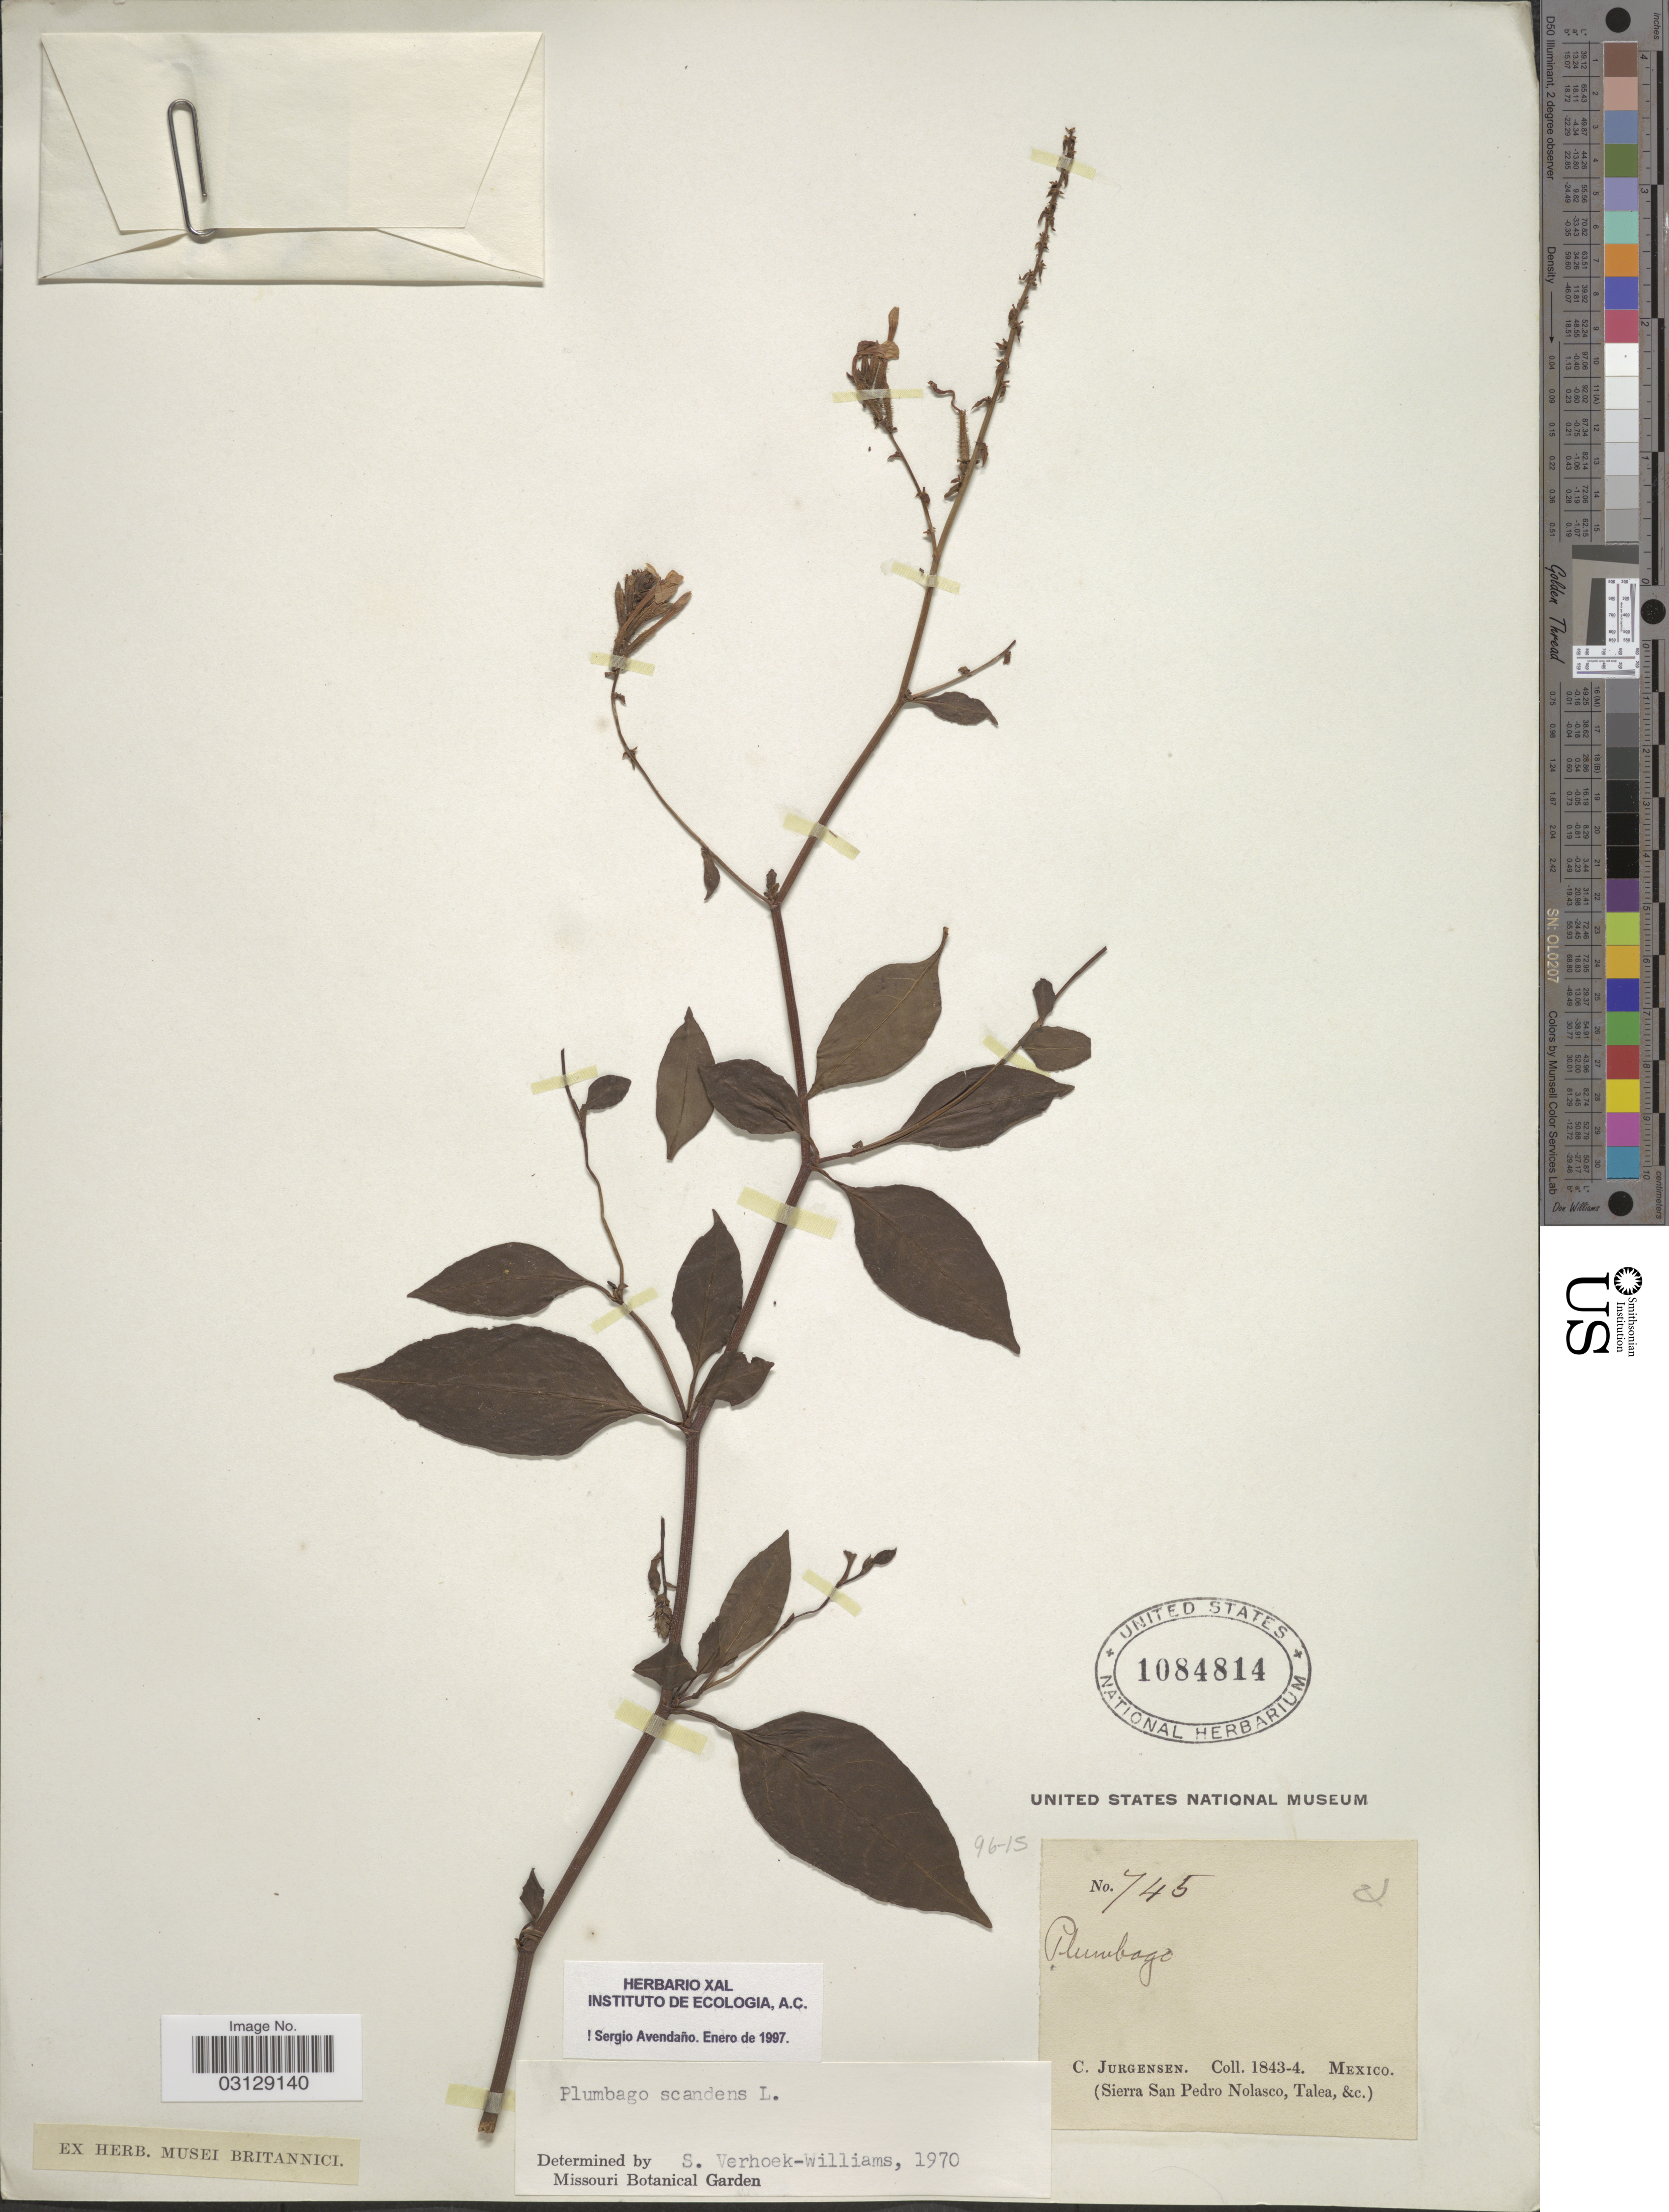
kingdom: Plantae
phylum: Tracheophyta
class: Magnoliopsida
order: Caryophyllales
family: Plumbaginaceae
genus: Plumbago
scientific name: Plumbago scandens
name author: L.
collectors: C. Jurgensen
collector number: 745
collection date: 1843/1844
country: Mexico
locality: Sierra San Pedro Nolasco, Talea, &c.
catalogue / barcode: US 1084814